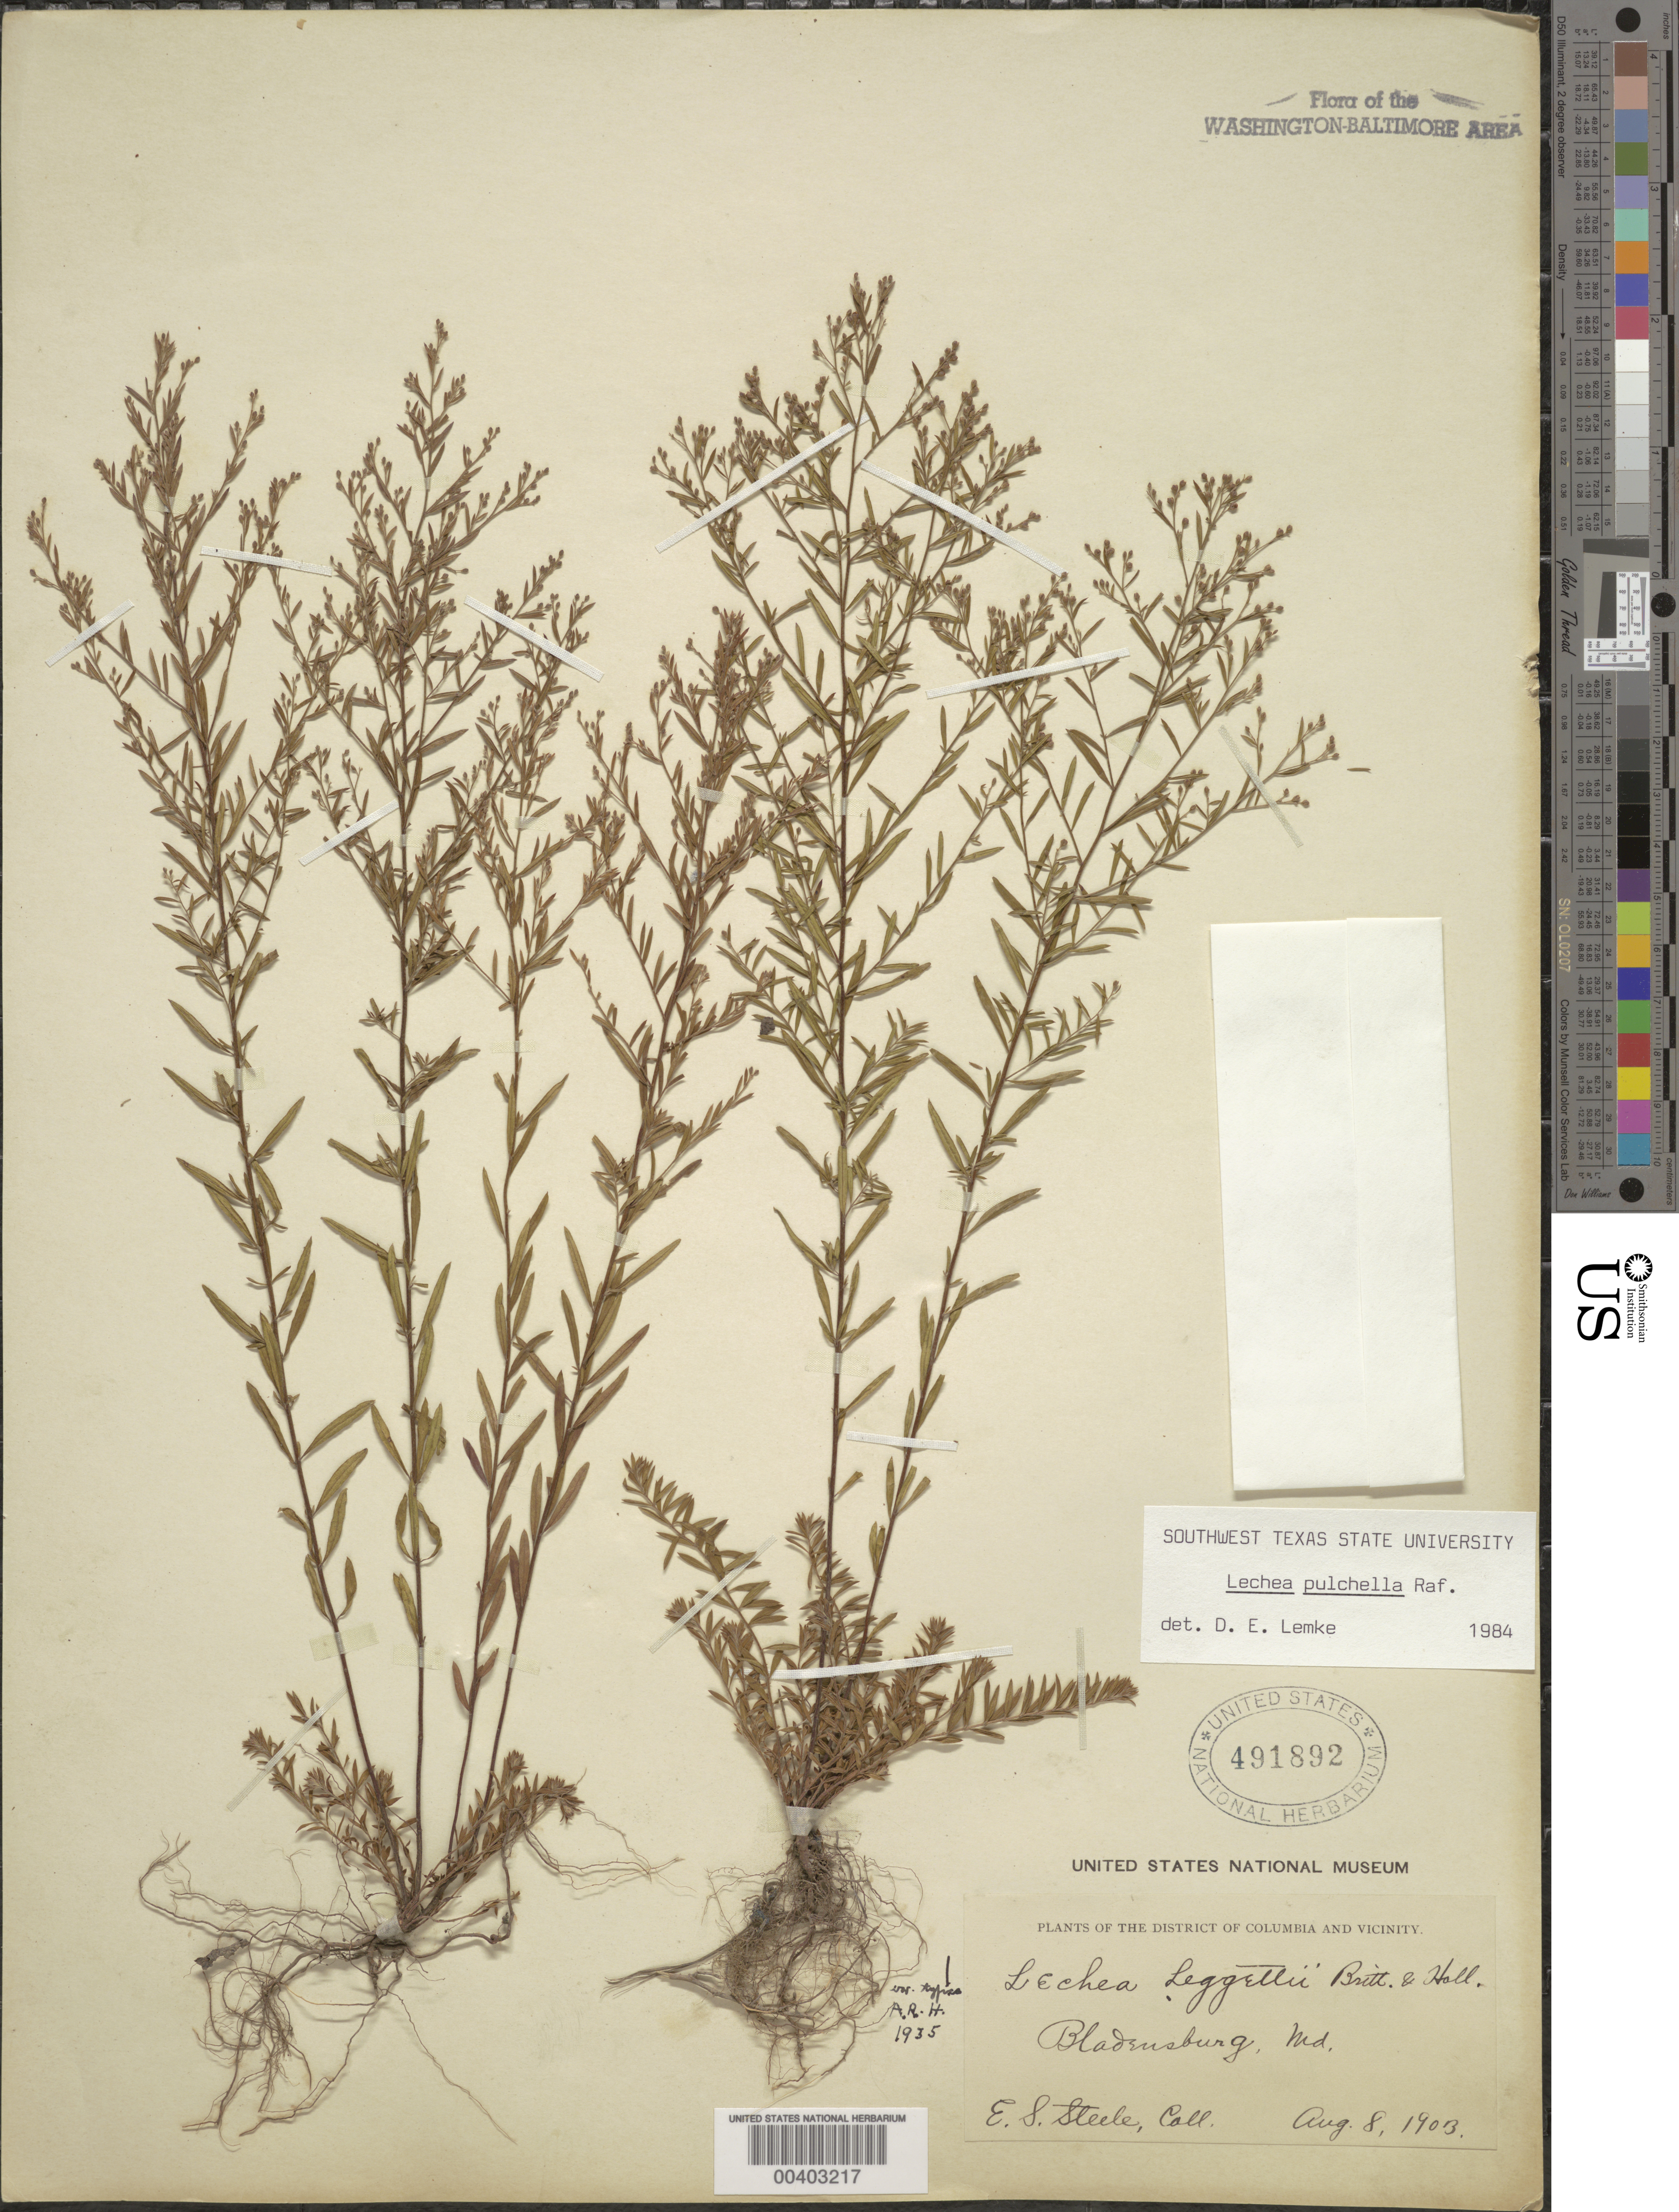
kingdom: Plantae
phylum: Tracheophyta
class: Magnoliopsida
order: Malvales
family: Cistaceae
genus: Lechea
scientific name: Lechea pulchella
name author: Raf.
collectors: E. Steele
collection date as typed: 08 Aug 1903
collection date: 1903-08-08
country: United States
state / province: Maryland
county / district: Prince George's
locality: Bladensburg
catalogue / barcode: US 491892